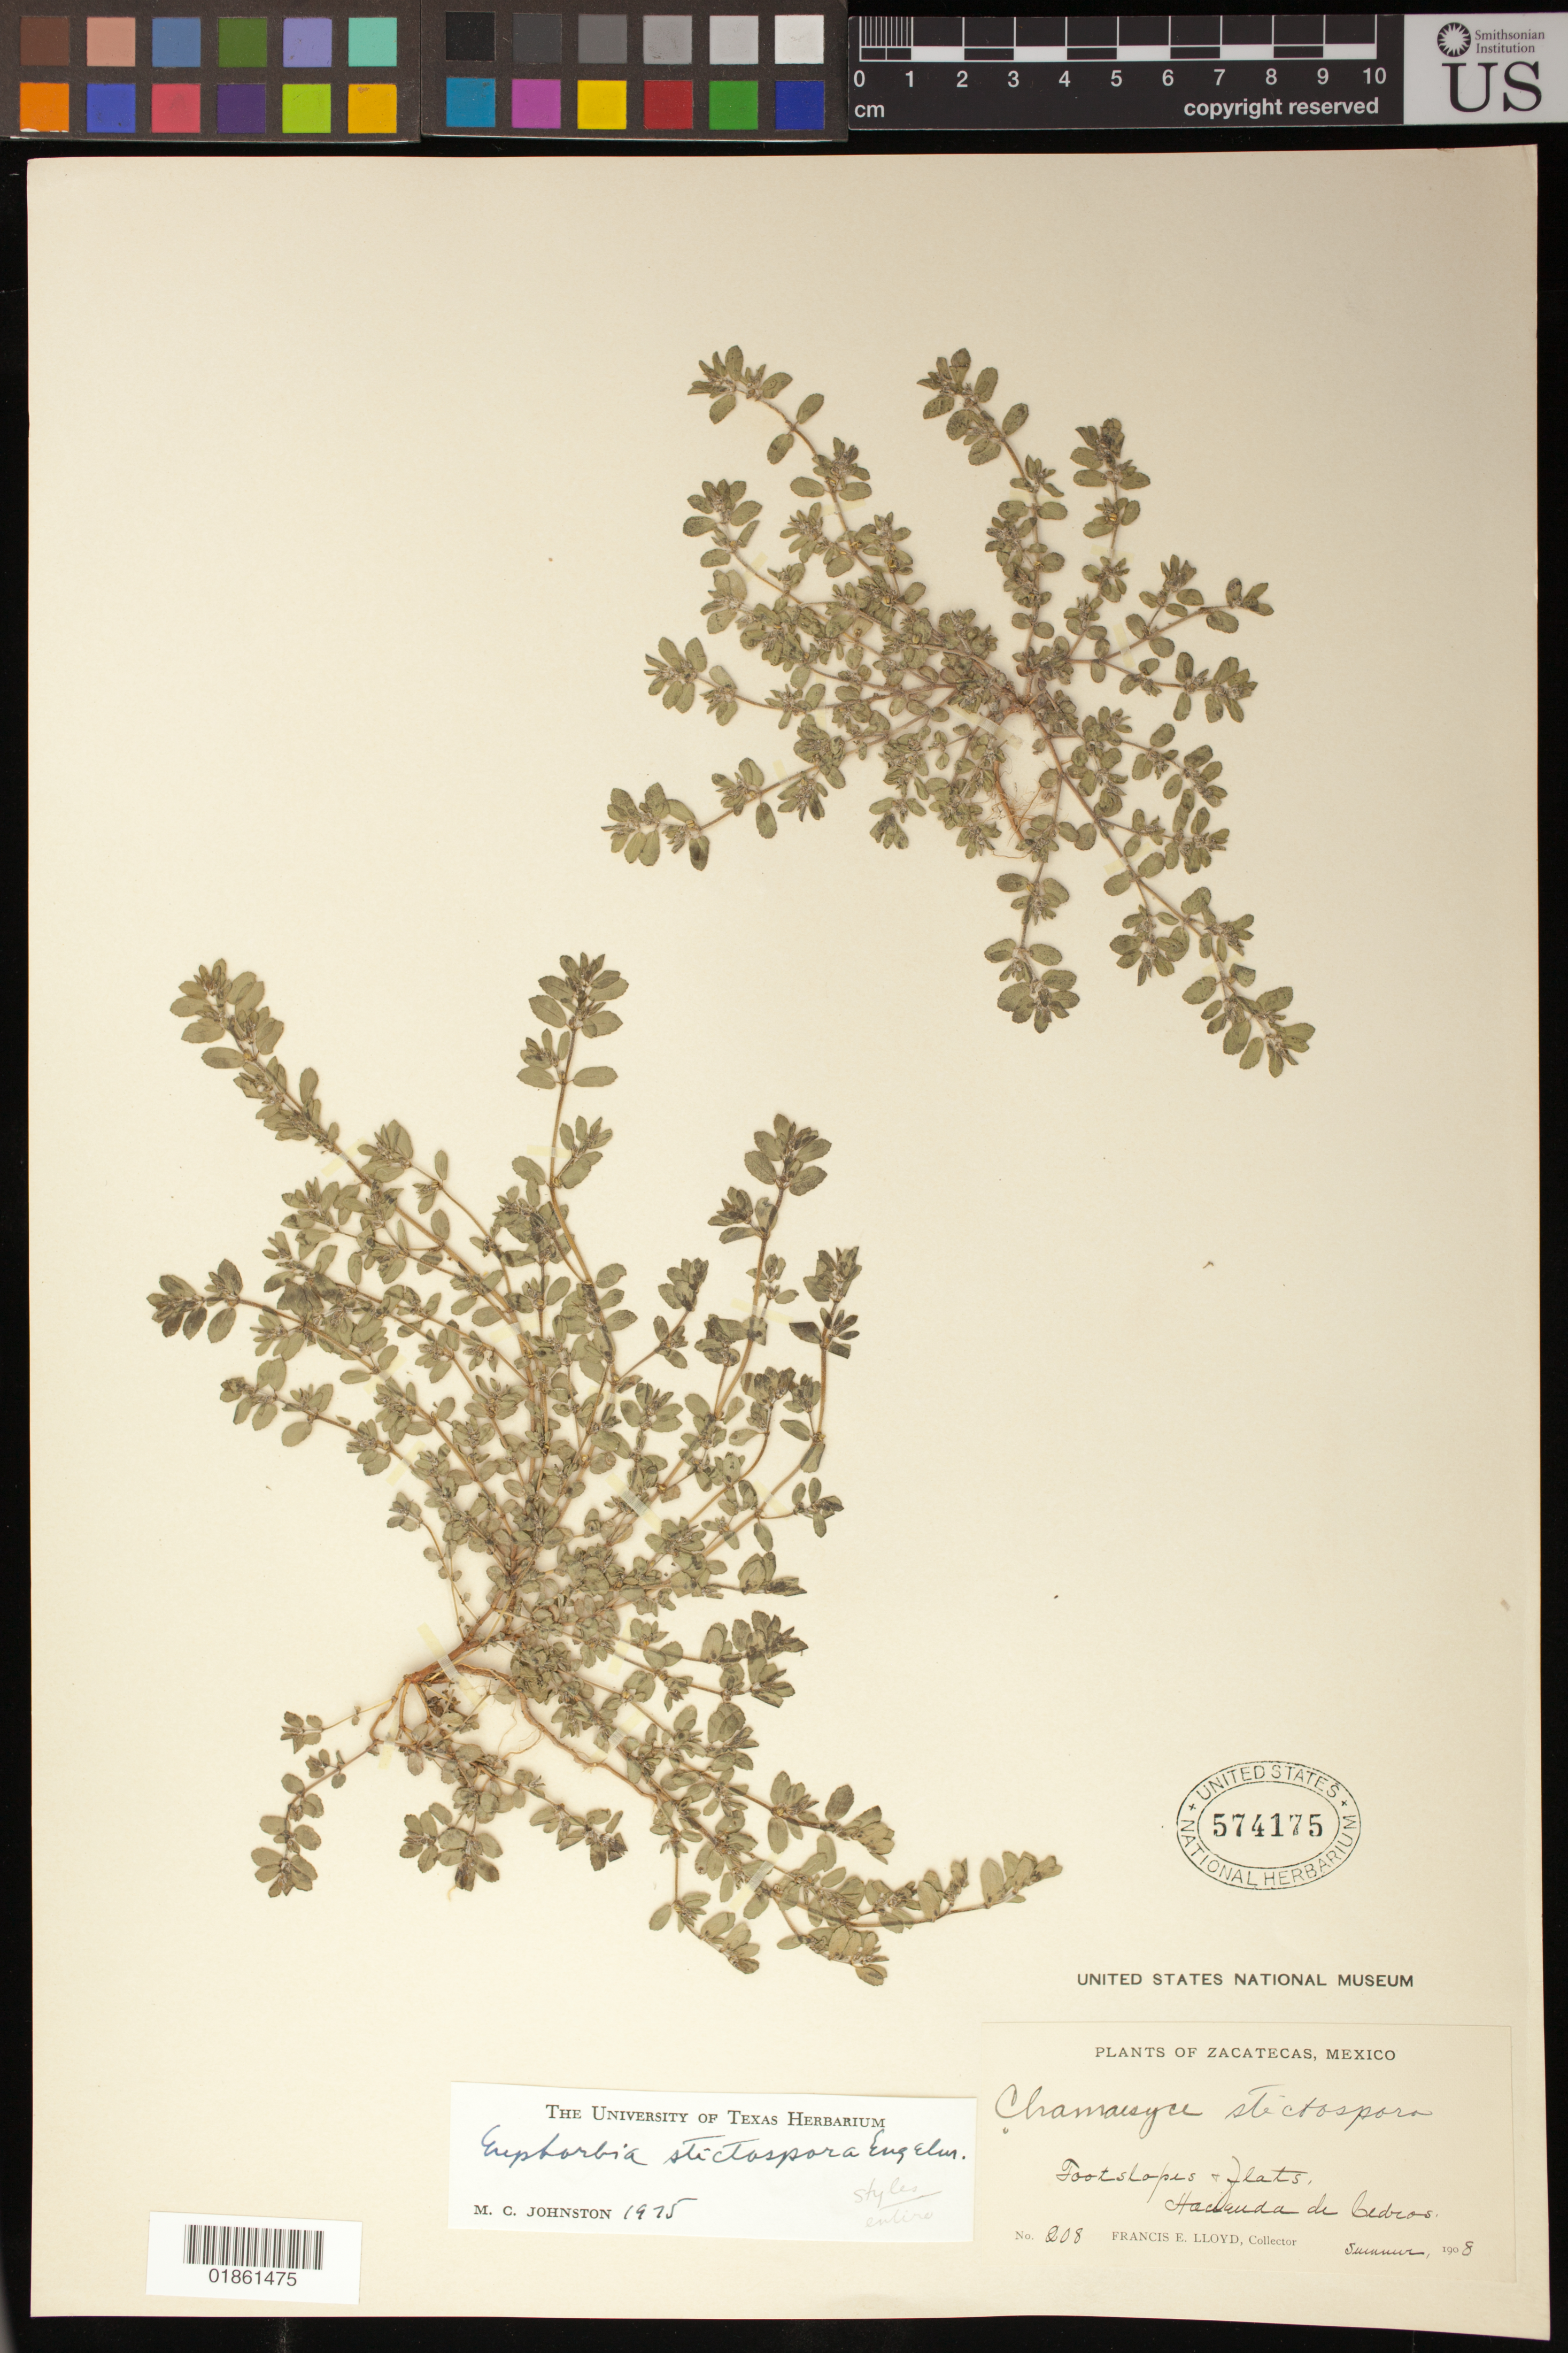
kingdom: Plantae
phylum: Tracheophyta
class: Magnoliopsida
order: Malpighiales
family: Euphorbiaceae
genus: Euphorbia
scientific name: Euphorbia stictospora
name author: Engelm.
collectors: F. E. Lloyd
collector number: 208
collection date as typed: Summer 1908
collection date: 1908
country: Mexico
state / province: Zacatecas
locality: Footslopes and flats ; Hacienda de Cedros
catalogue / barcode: US 574175